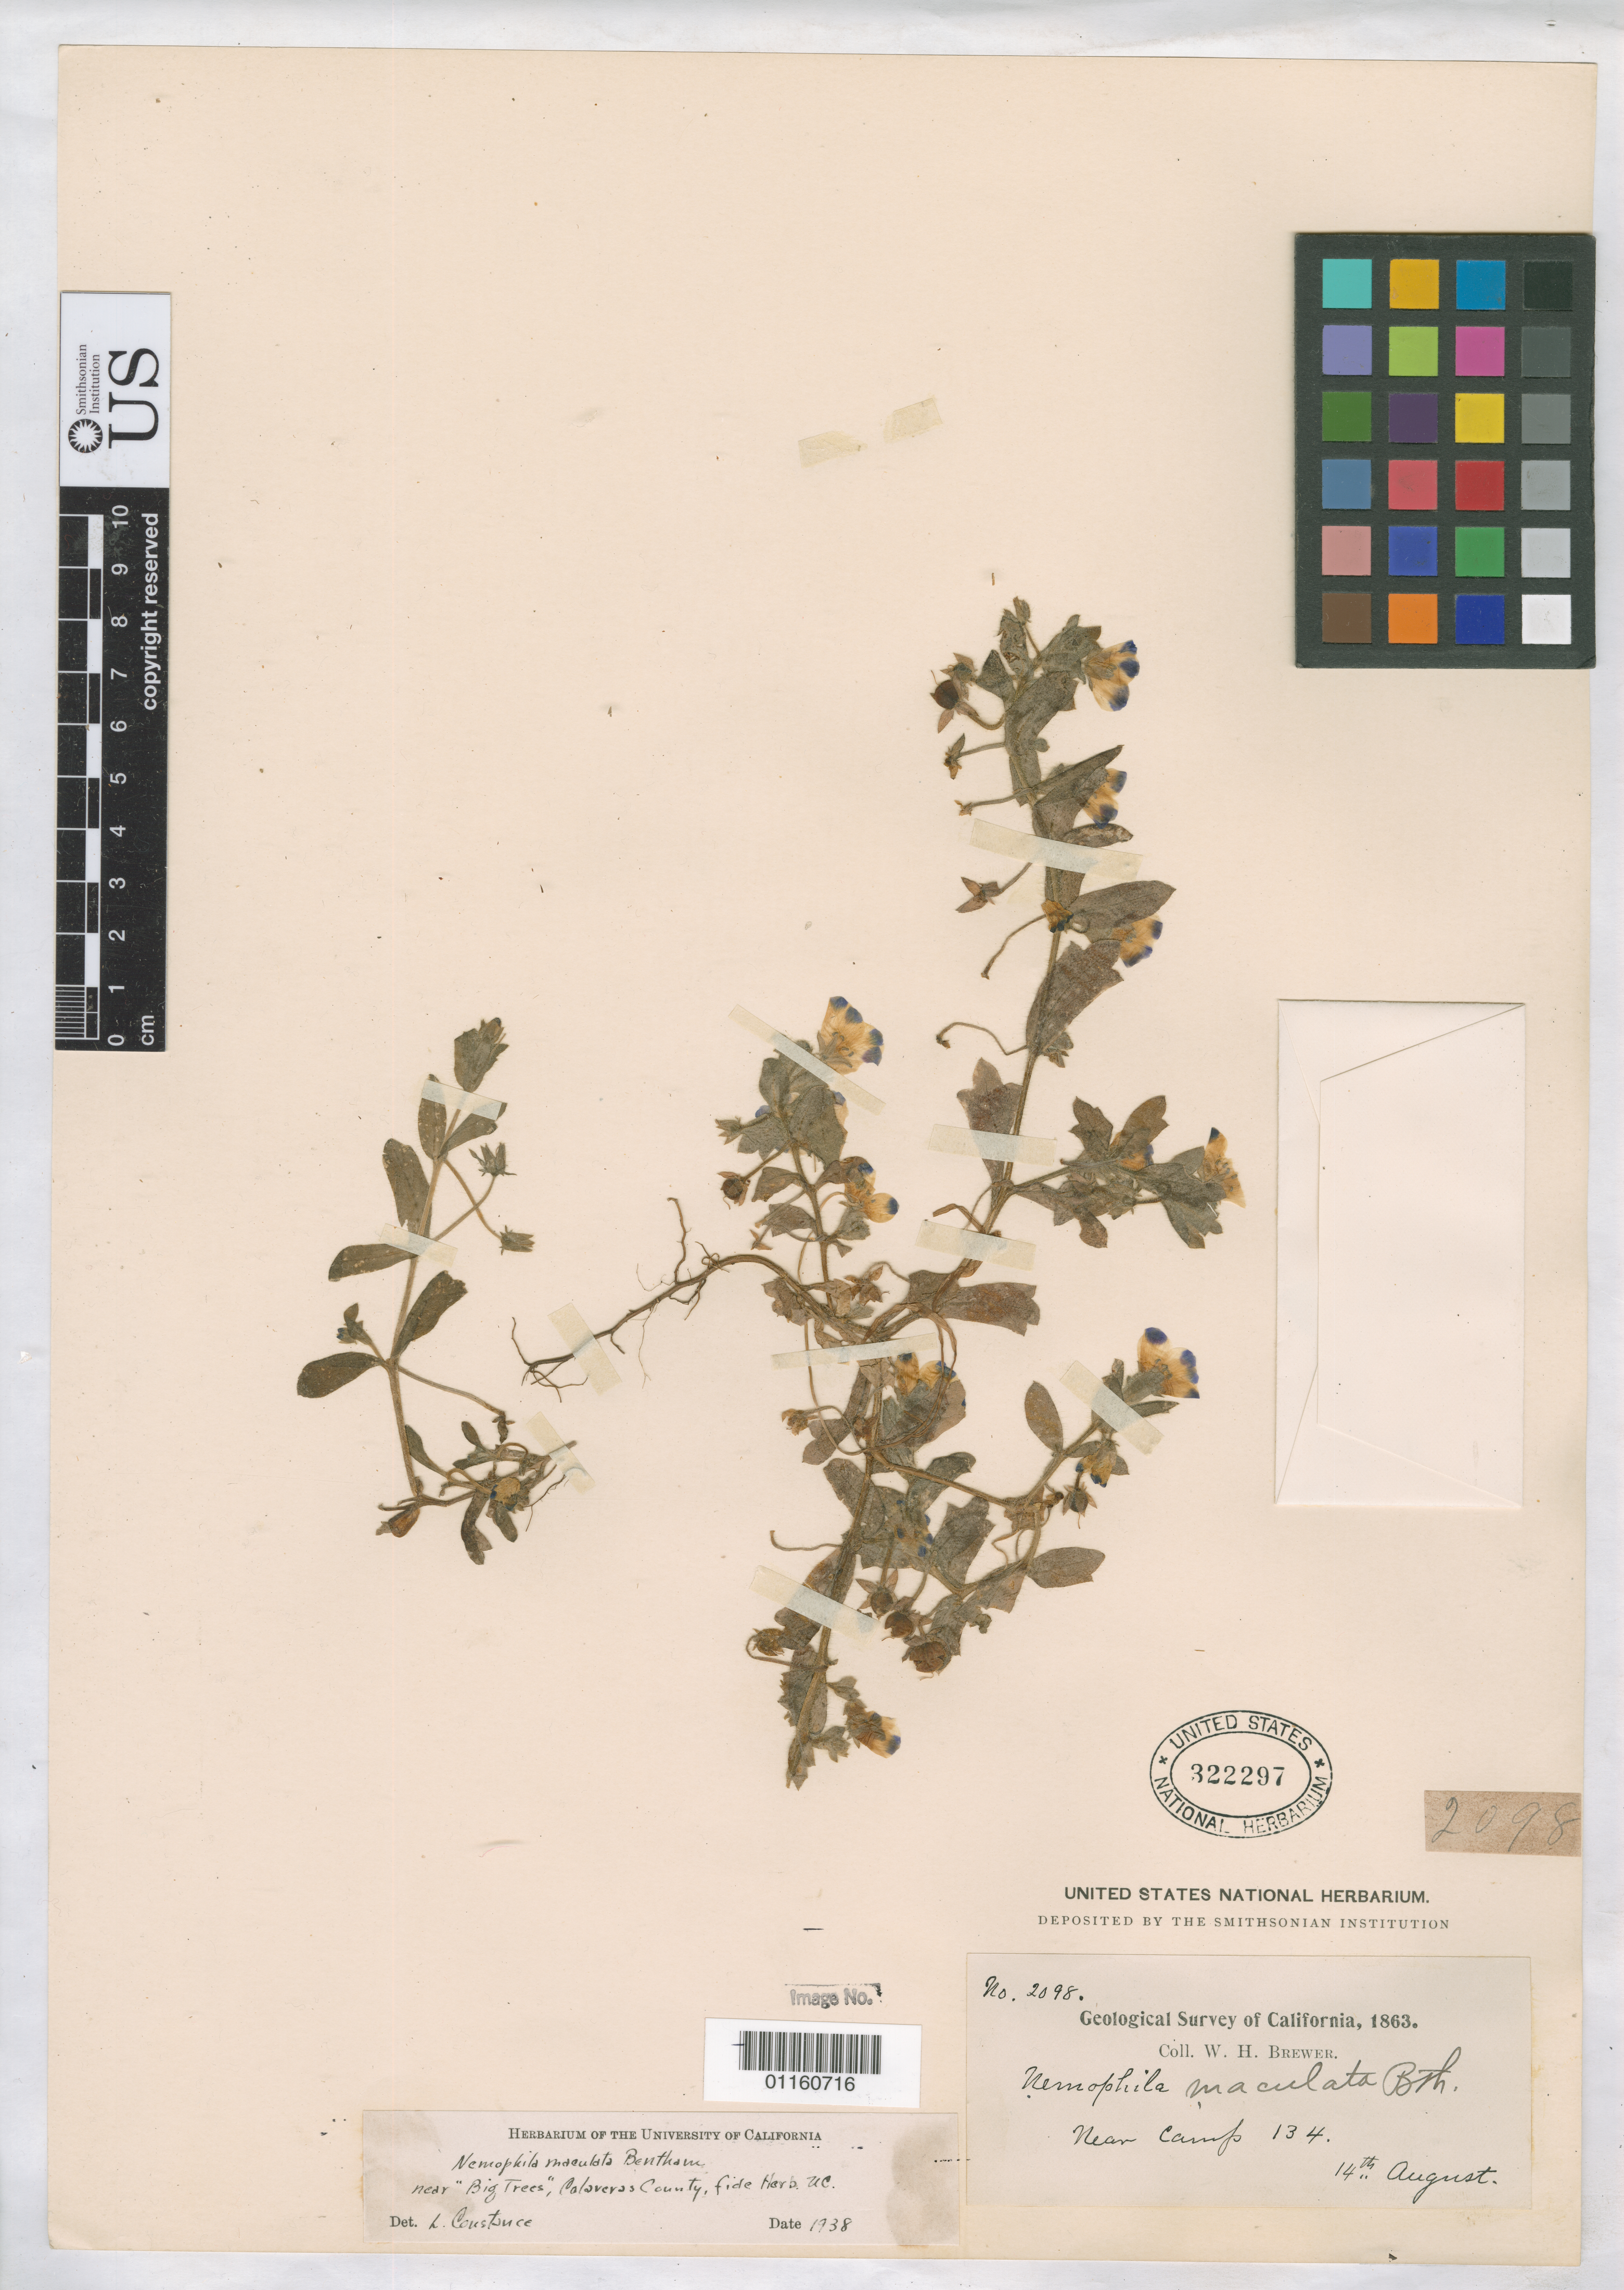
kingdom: Plantae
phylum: Tracheophyta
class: Magnoliopsida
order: Boraginales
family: Hydrophyllaceae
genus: Nemophila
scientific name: Nemophila maculata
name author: Benth. ex Lindl.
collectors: W. H. Brewer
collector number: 2098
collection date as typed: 14 Aug 1863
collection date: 1863-08-14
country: United States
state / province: California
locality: Near Camp 134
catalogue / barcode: US 322297